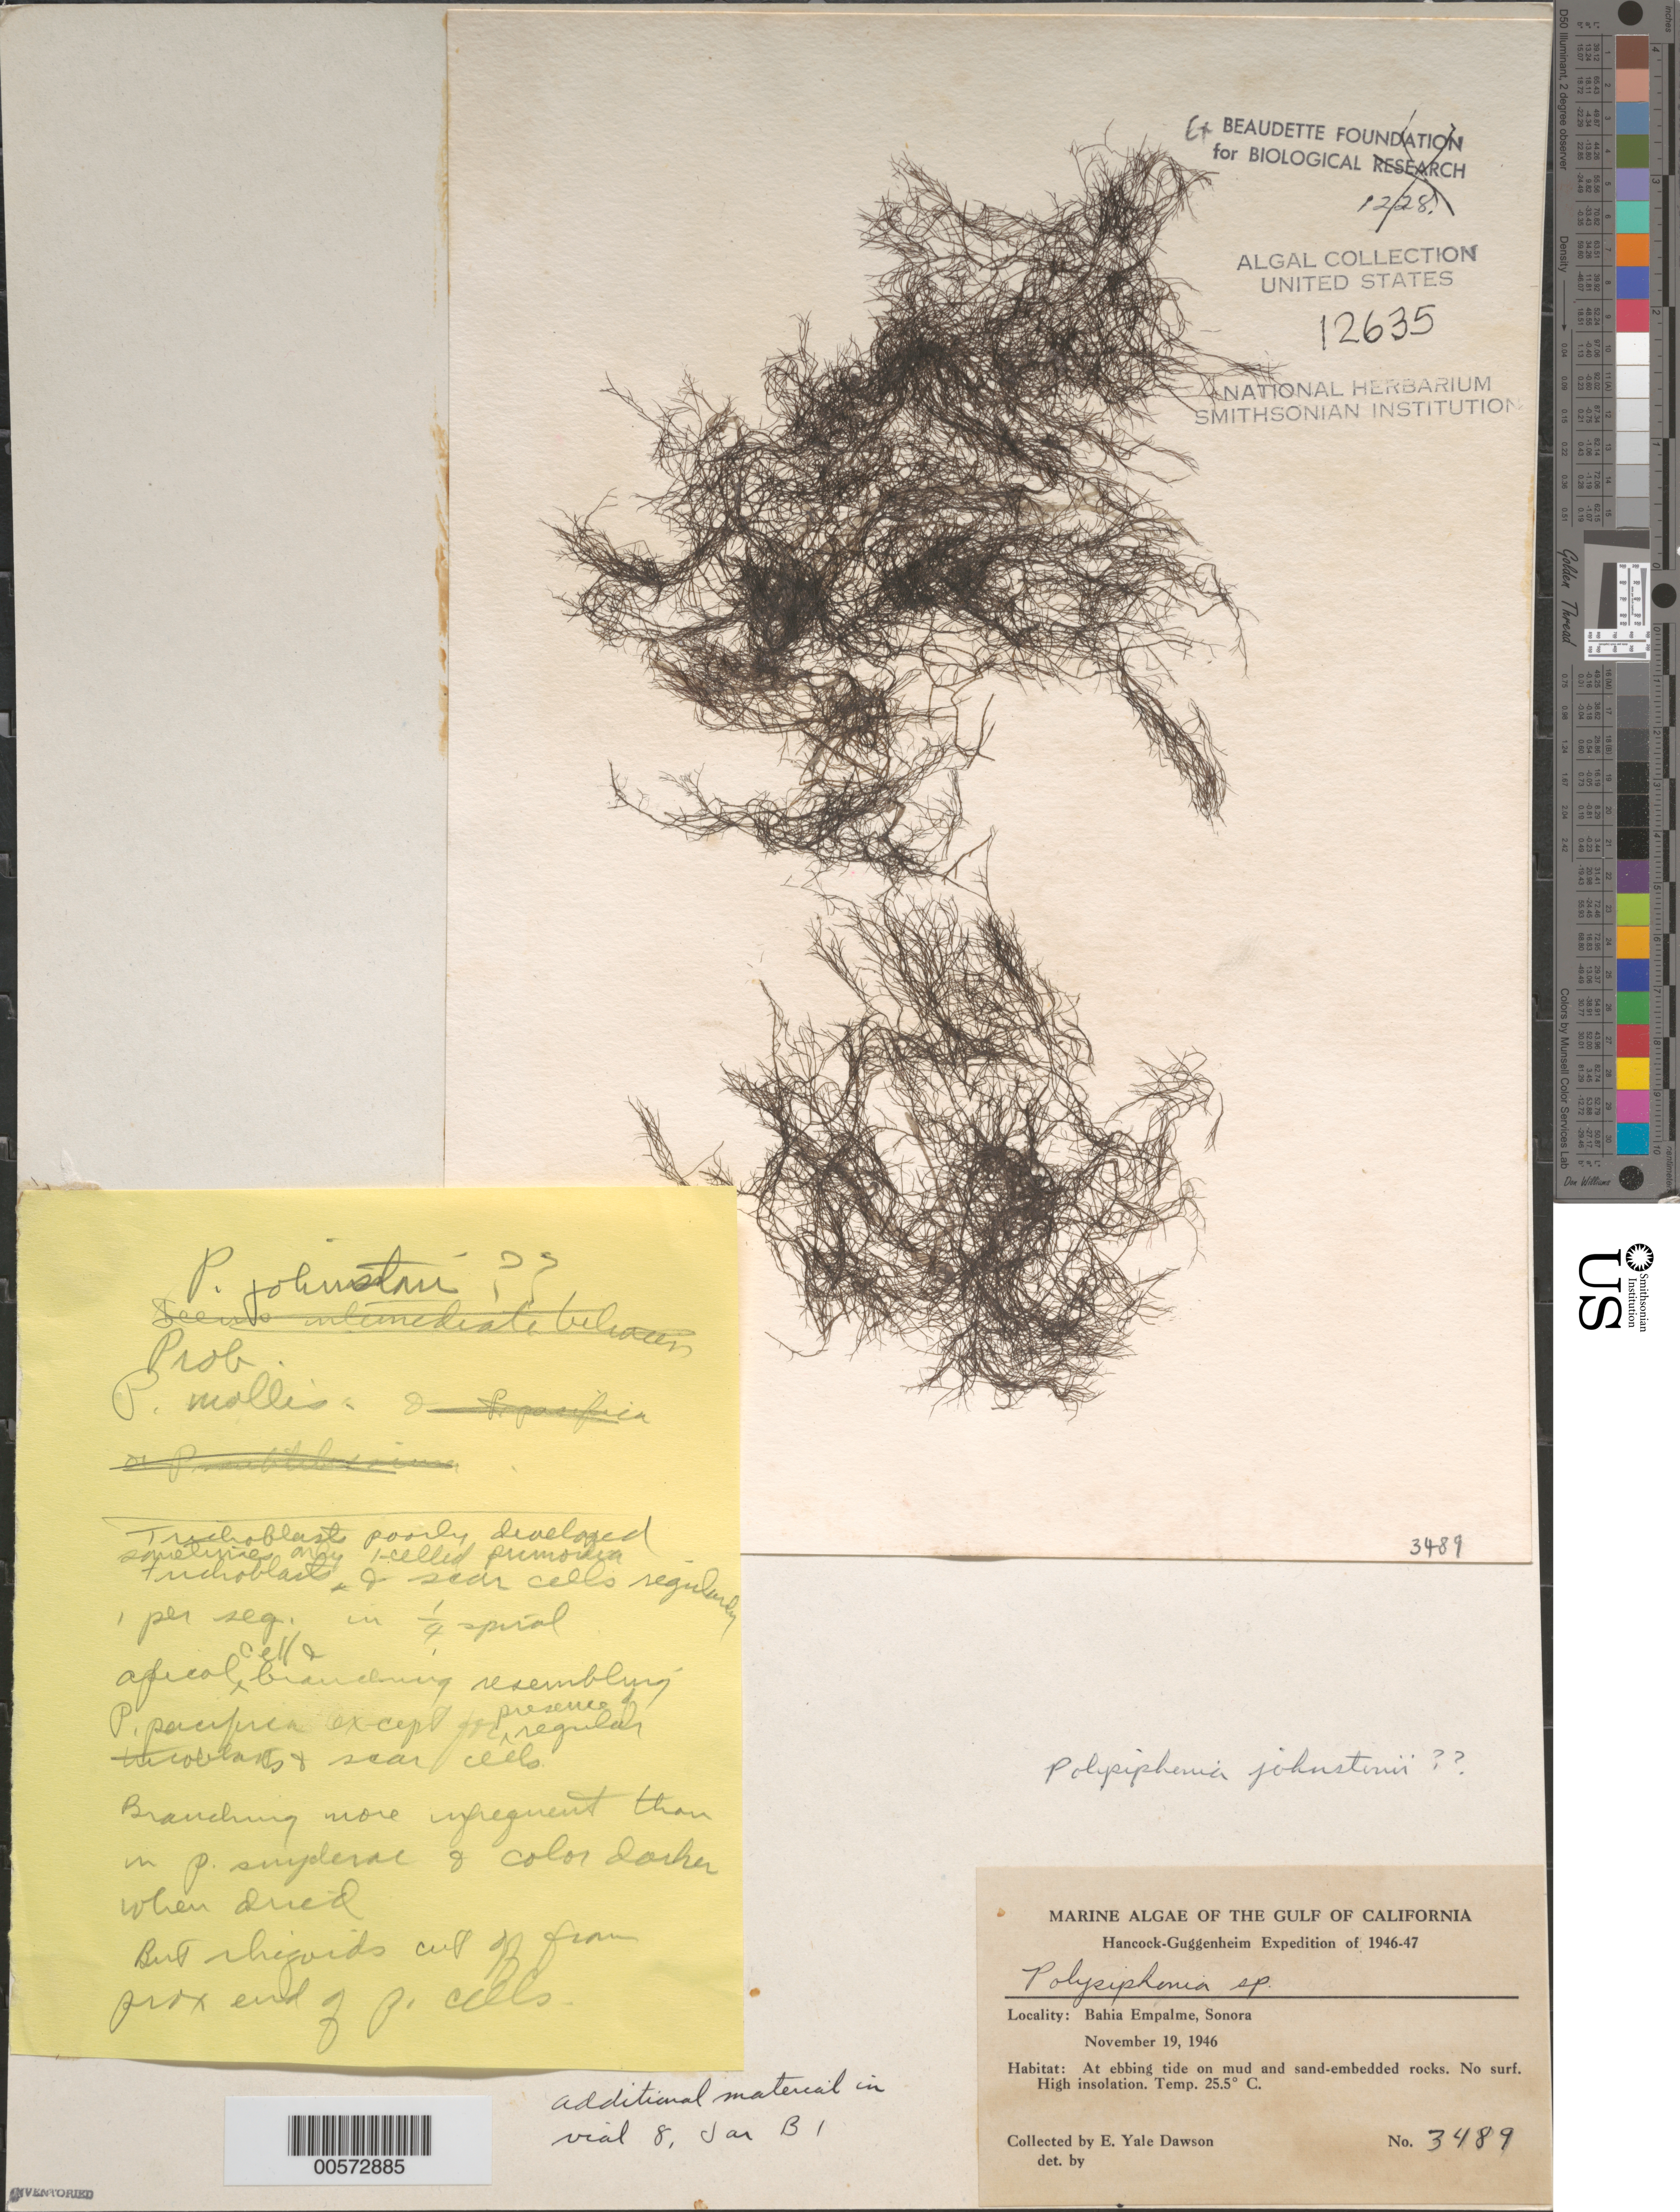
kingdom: Plantae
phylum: Rhodophyta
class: Florideophyceae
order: Ceramiales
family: Rhodomelaceae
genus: Melanothamnus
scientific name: Melanothamnus johnstonii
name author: (Setchell & N.L. Gardner) Diaz-Tapia & Maggs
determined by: Algae name updating Project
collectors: E. Y. Dawson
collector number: EYD 3489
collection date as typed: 19 Nov 1946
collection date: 1946-11-19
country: Mexico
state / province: Sonora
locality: Bahia Empalme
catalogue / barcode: US 12635